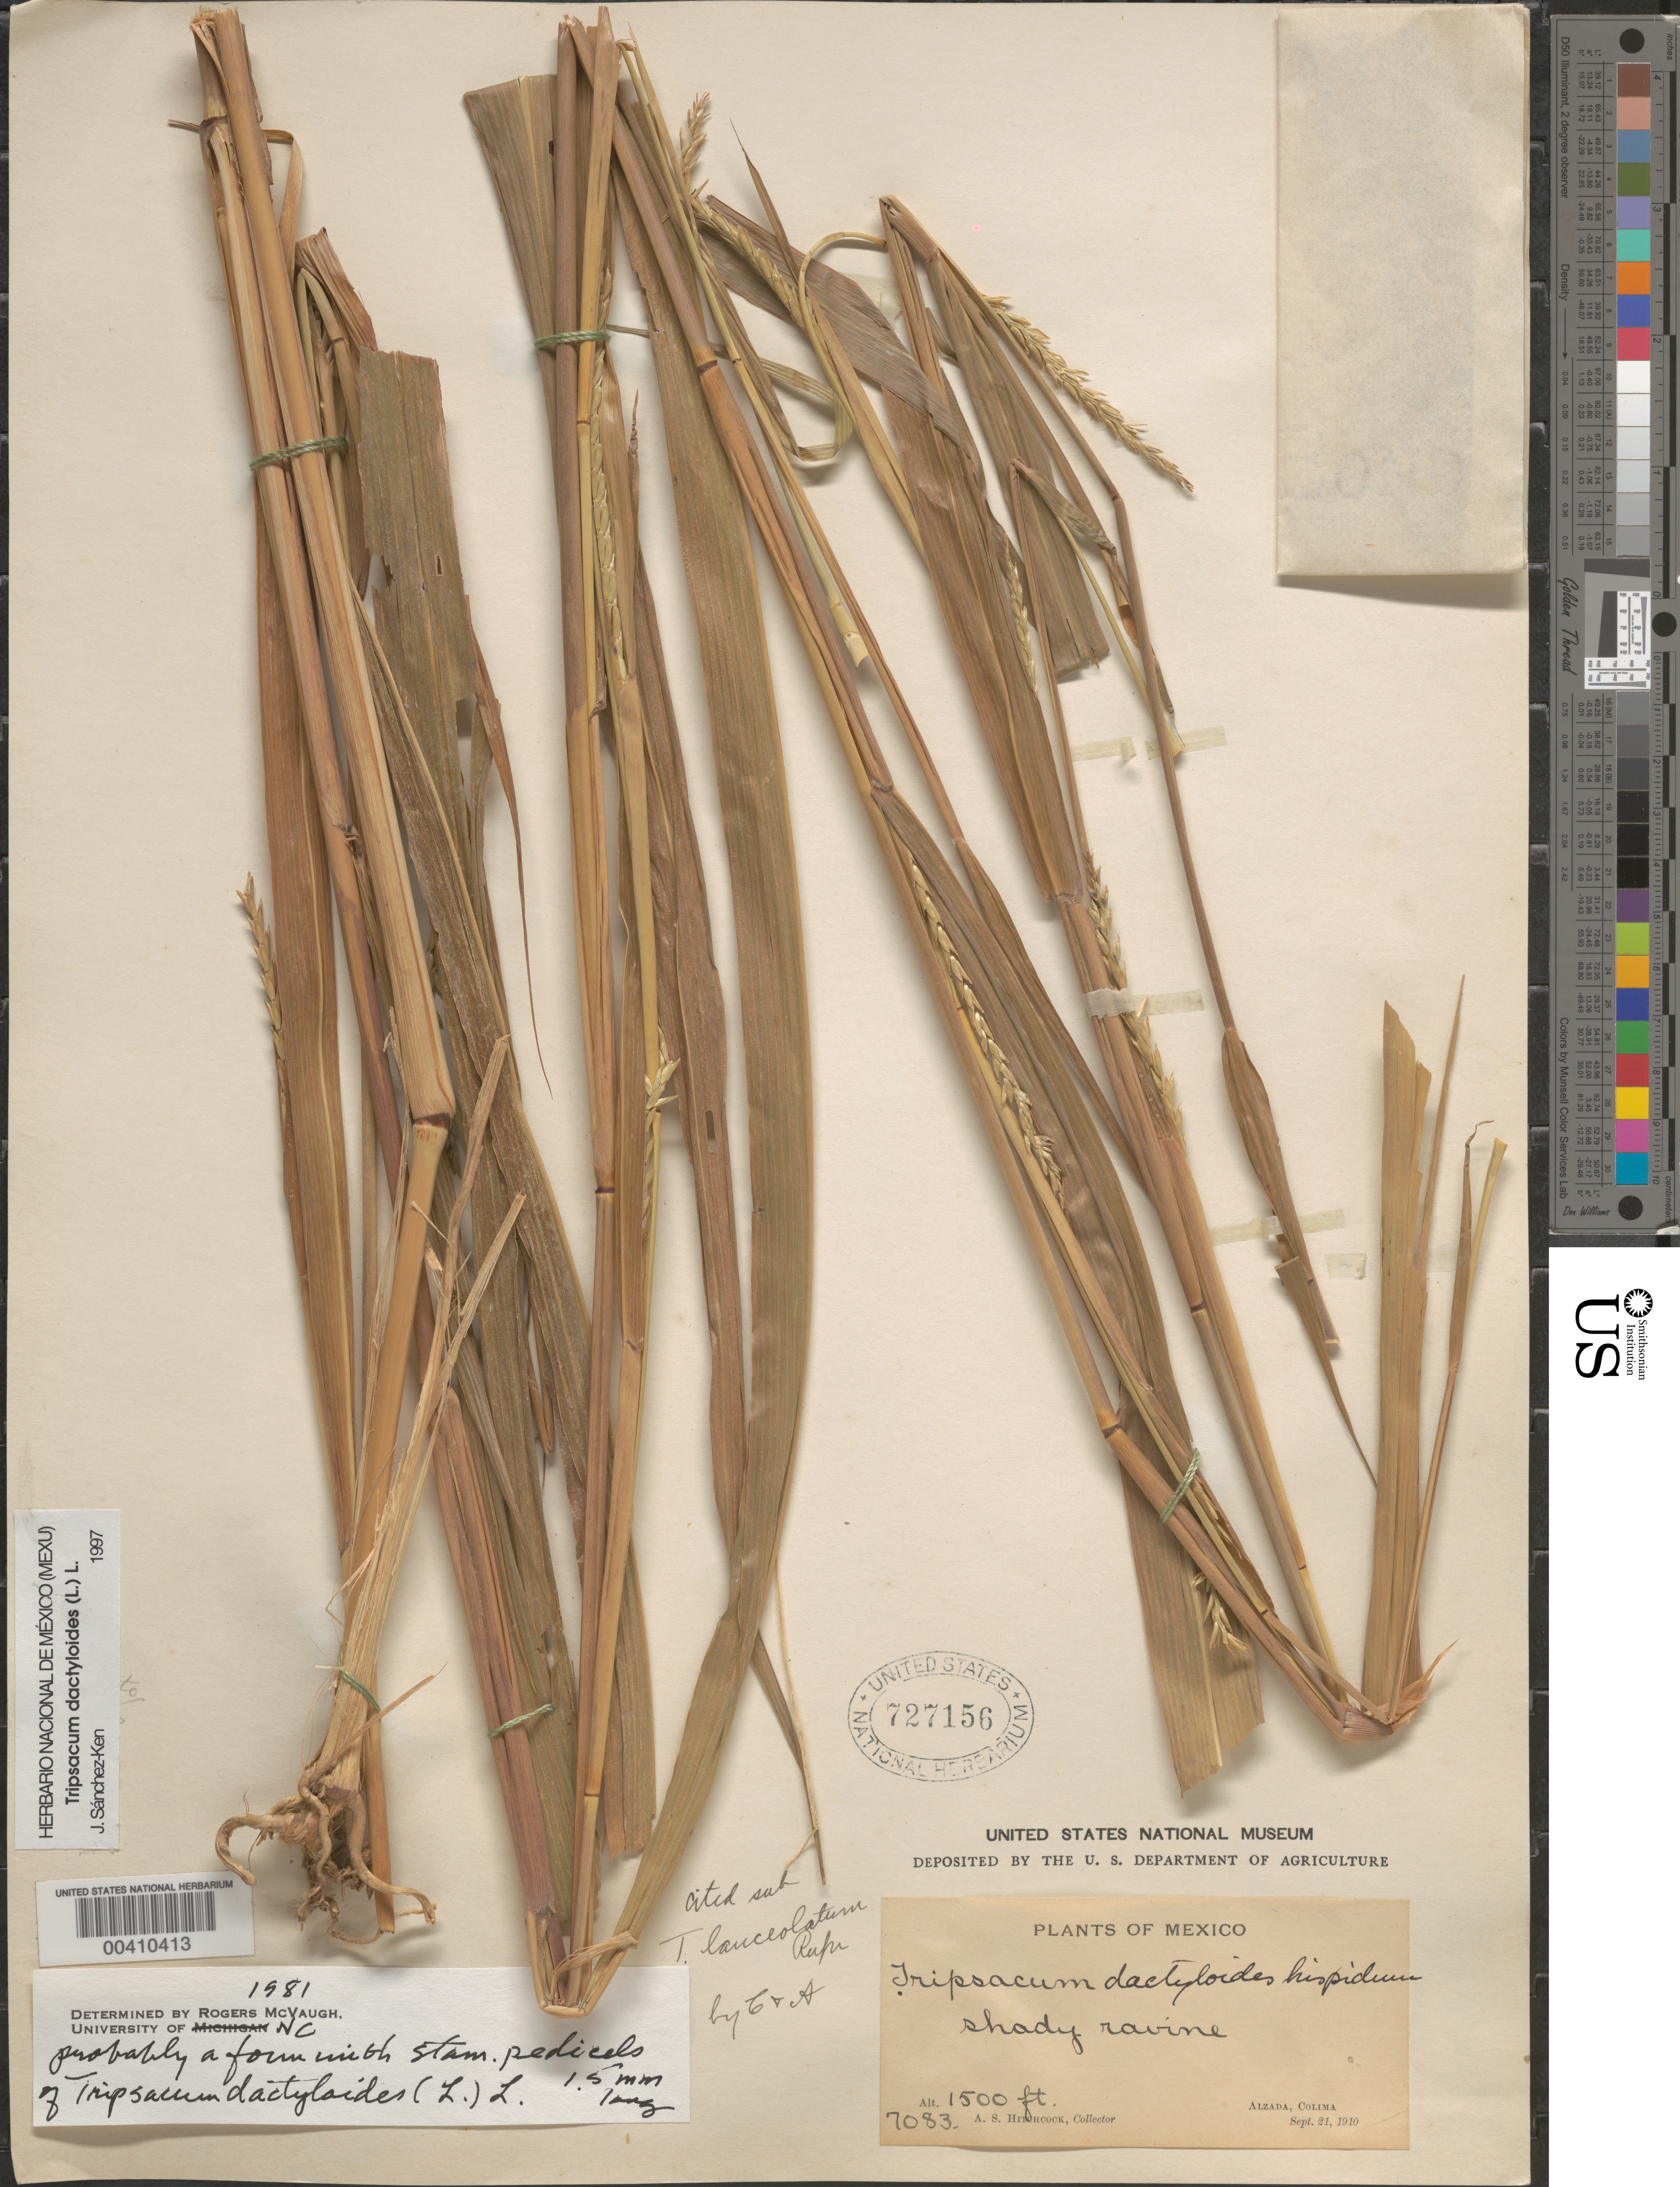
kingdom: Plantae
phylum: Tracheophyta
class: Liliopsida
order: Poales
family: Poaceae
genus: Tripsacum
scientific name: Tripsacum dactyloides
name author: (L.) L.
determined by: McVaugh, R.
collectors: A. S. Hitchcock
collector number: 7083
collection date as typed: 21 Sep 1910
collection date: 1910-09-21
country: Mexico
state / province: Colima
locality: Alzada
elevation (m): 457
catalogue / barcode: US 727156